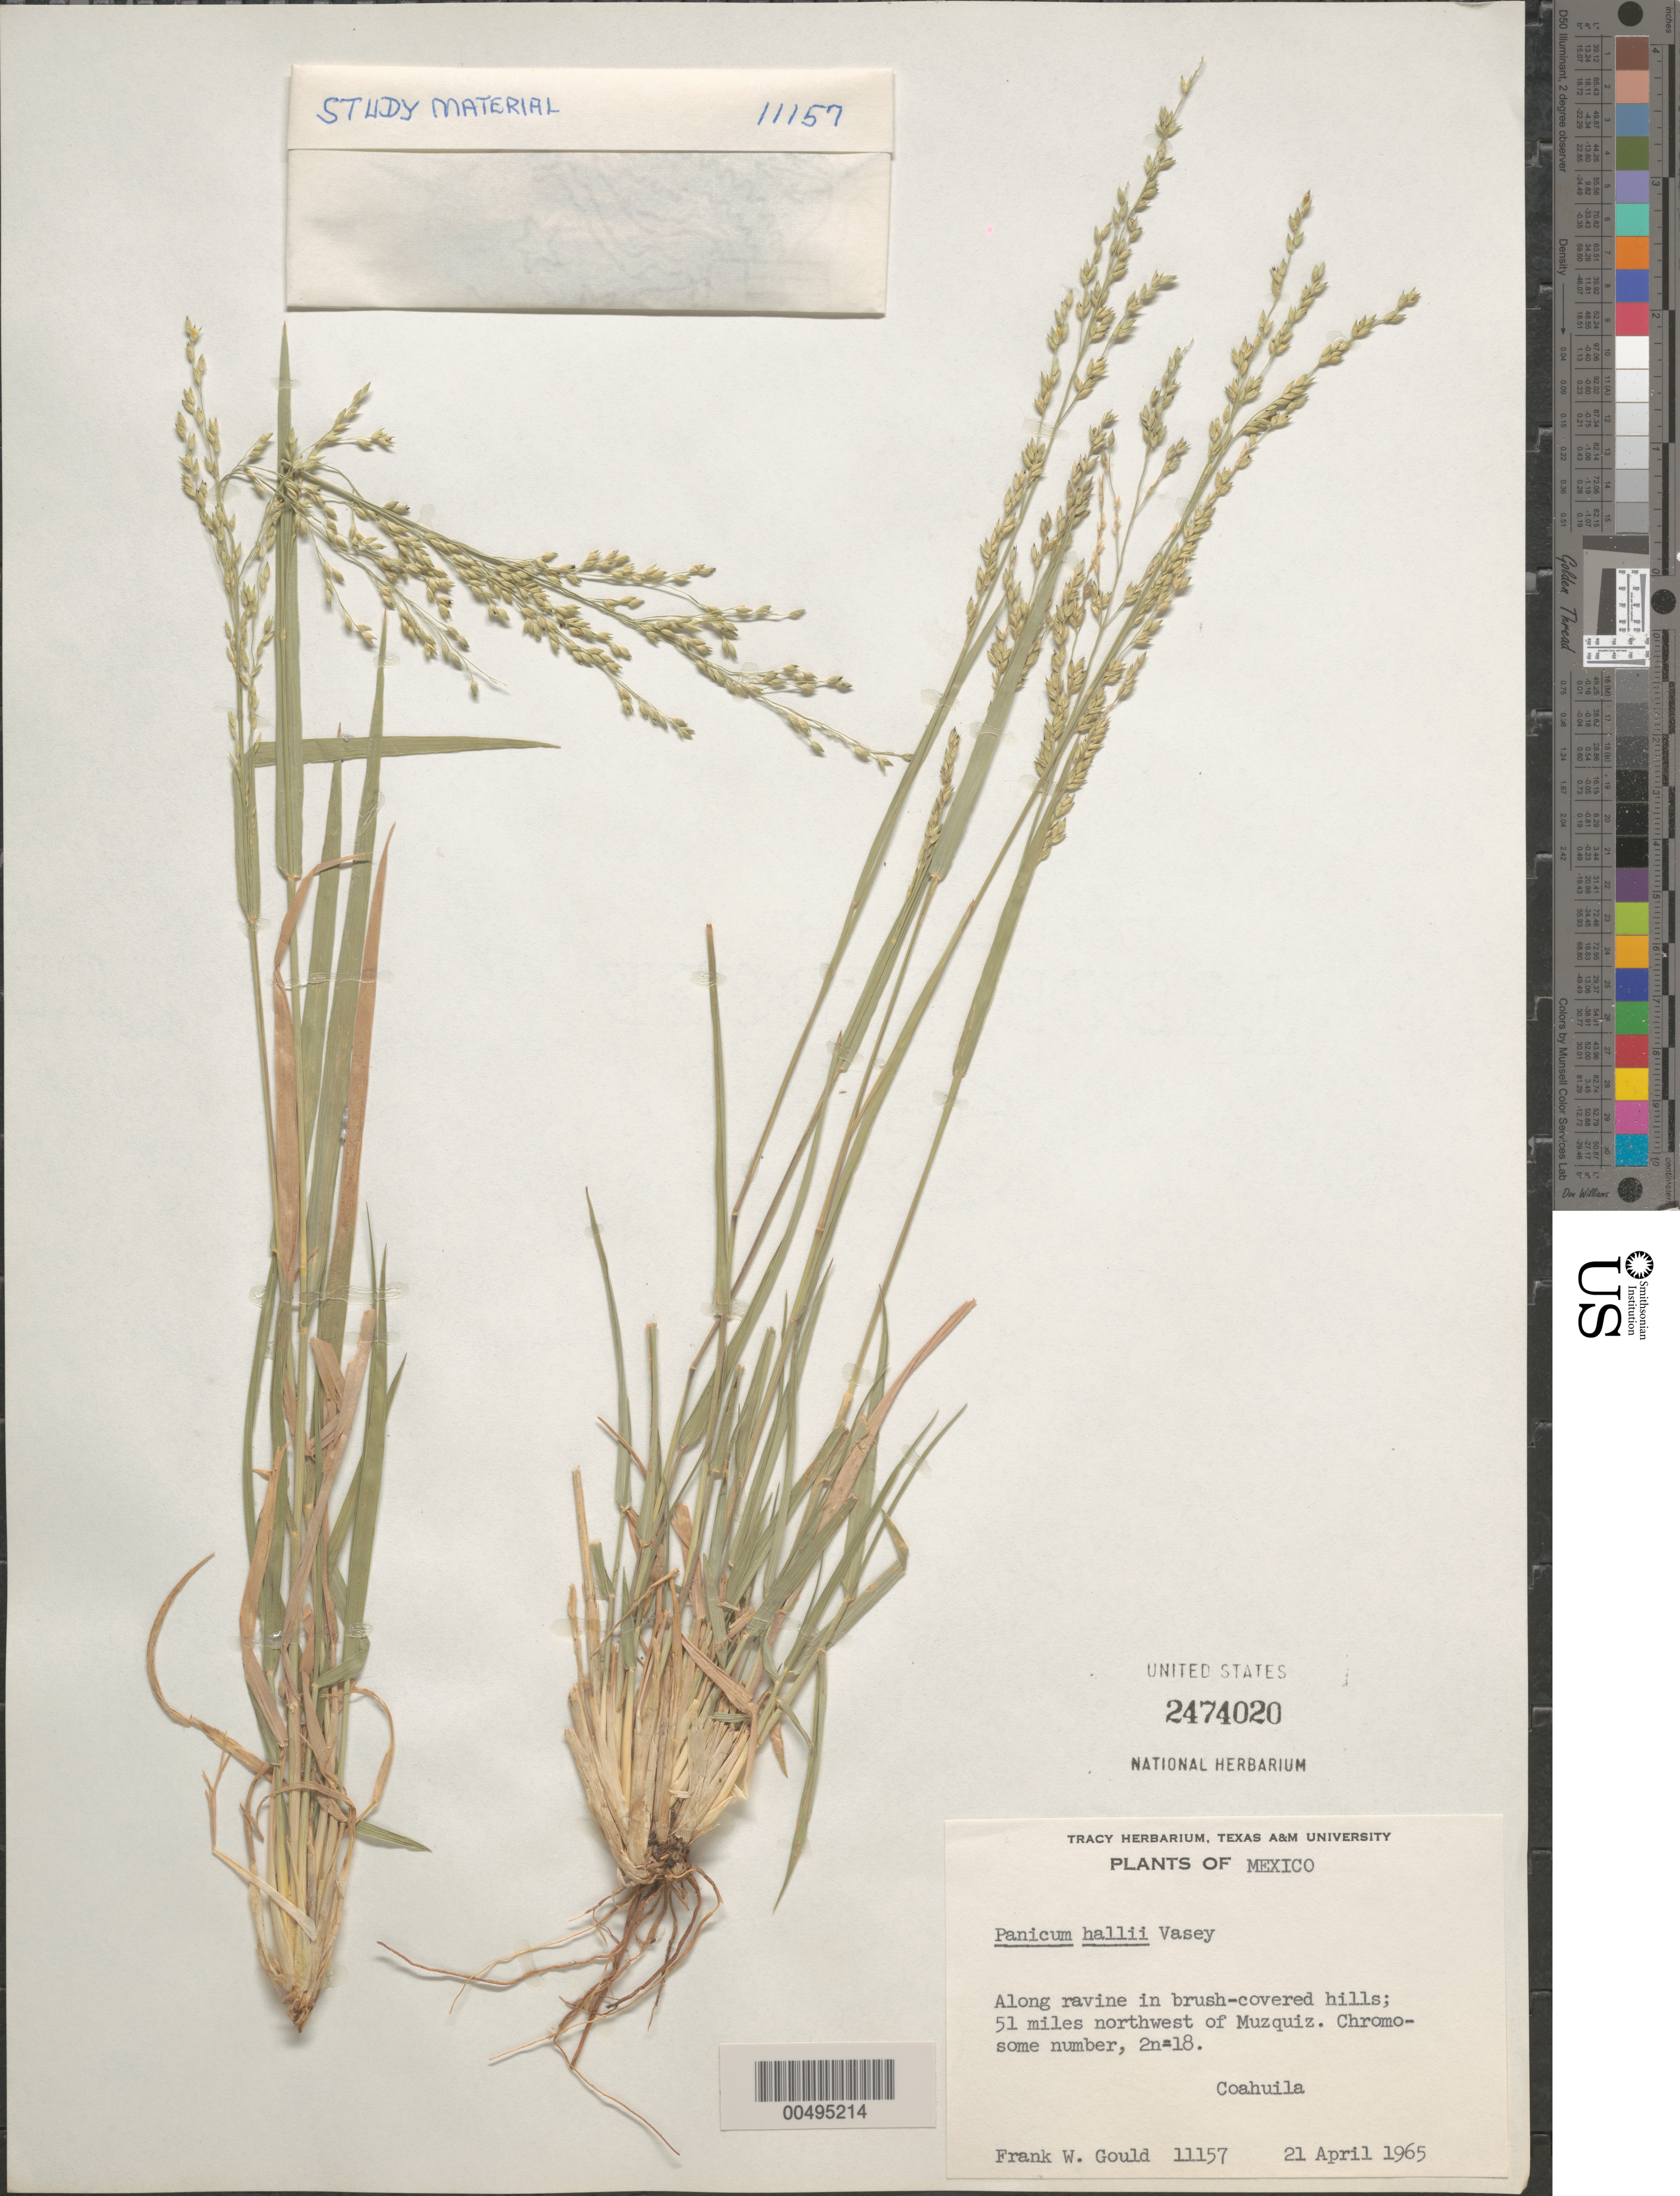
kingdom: Plantae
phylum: Tracheophyta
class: Liliopsida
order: Poales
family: Poaceae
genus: Panicum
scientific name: Panicum hallii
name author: Vasey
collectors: F. W. Gould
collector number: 11157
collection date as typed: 21 Apr 1965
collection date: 1965-04-21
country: Mexico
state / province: Coahuila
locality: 51 mi NW of Muzquiz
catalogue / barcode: US 2474020